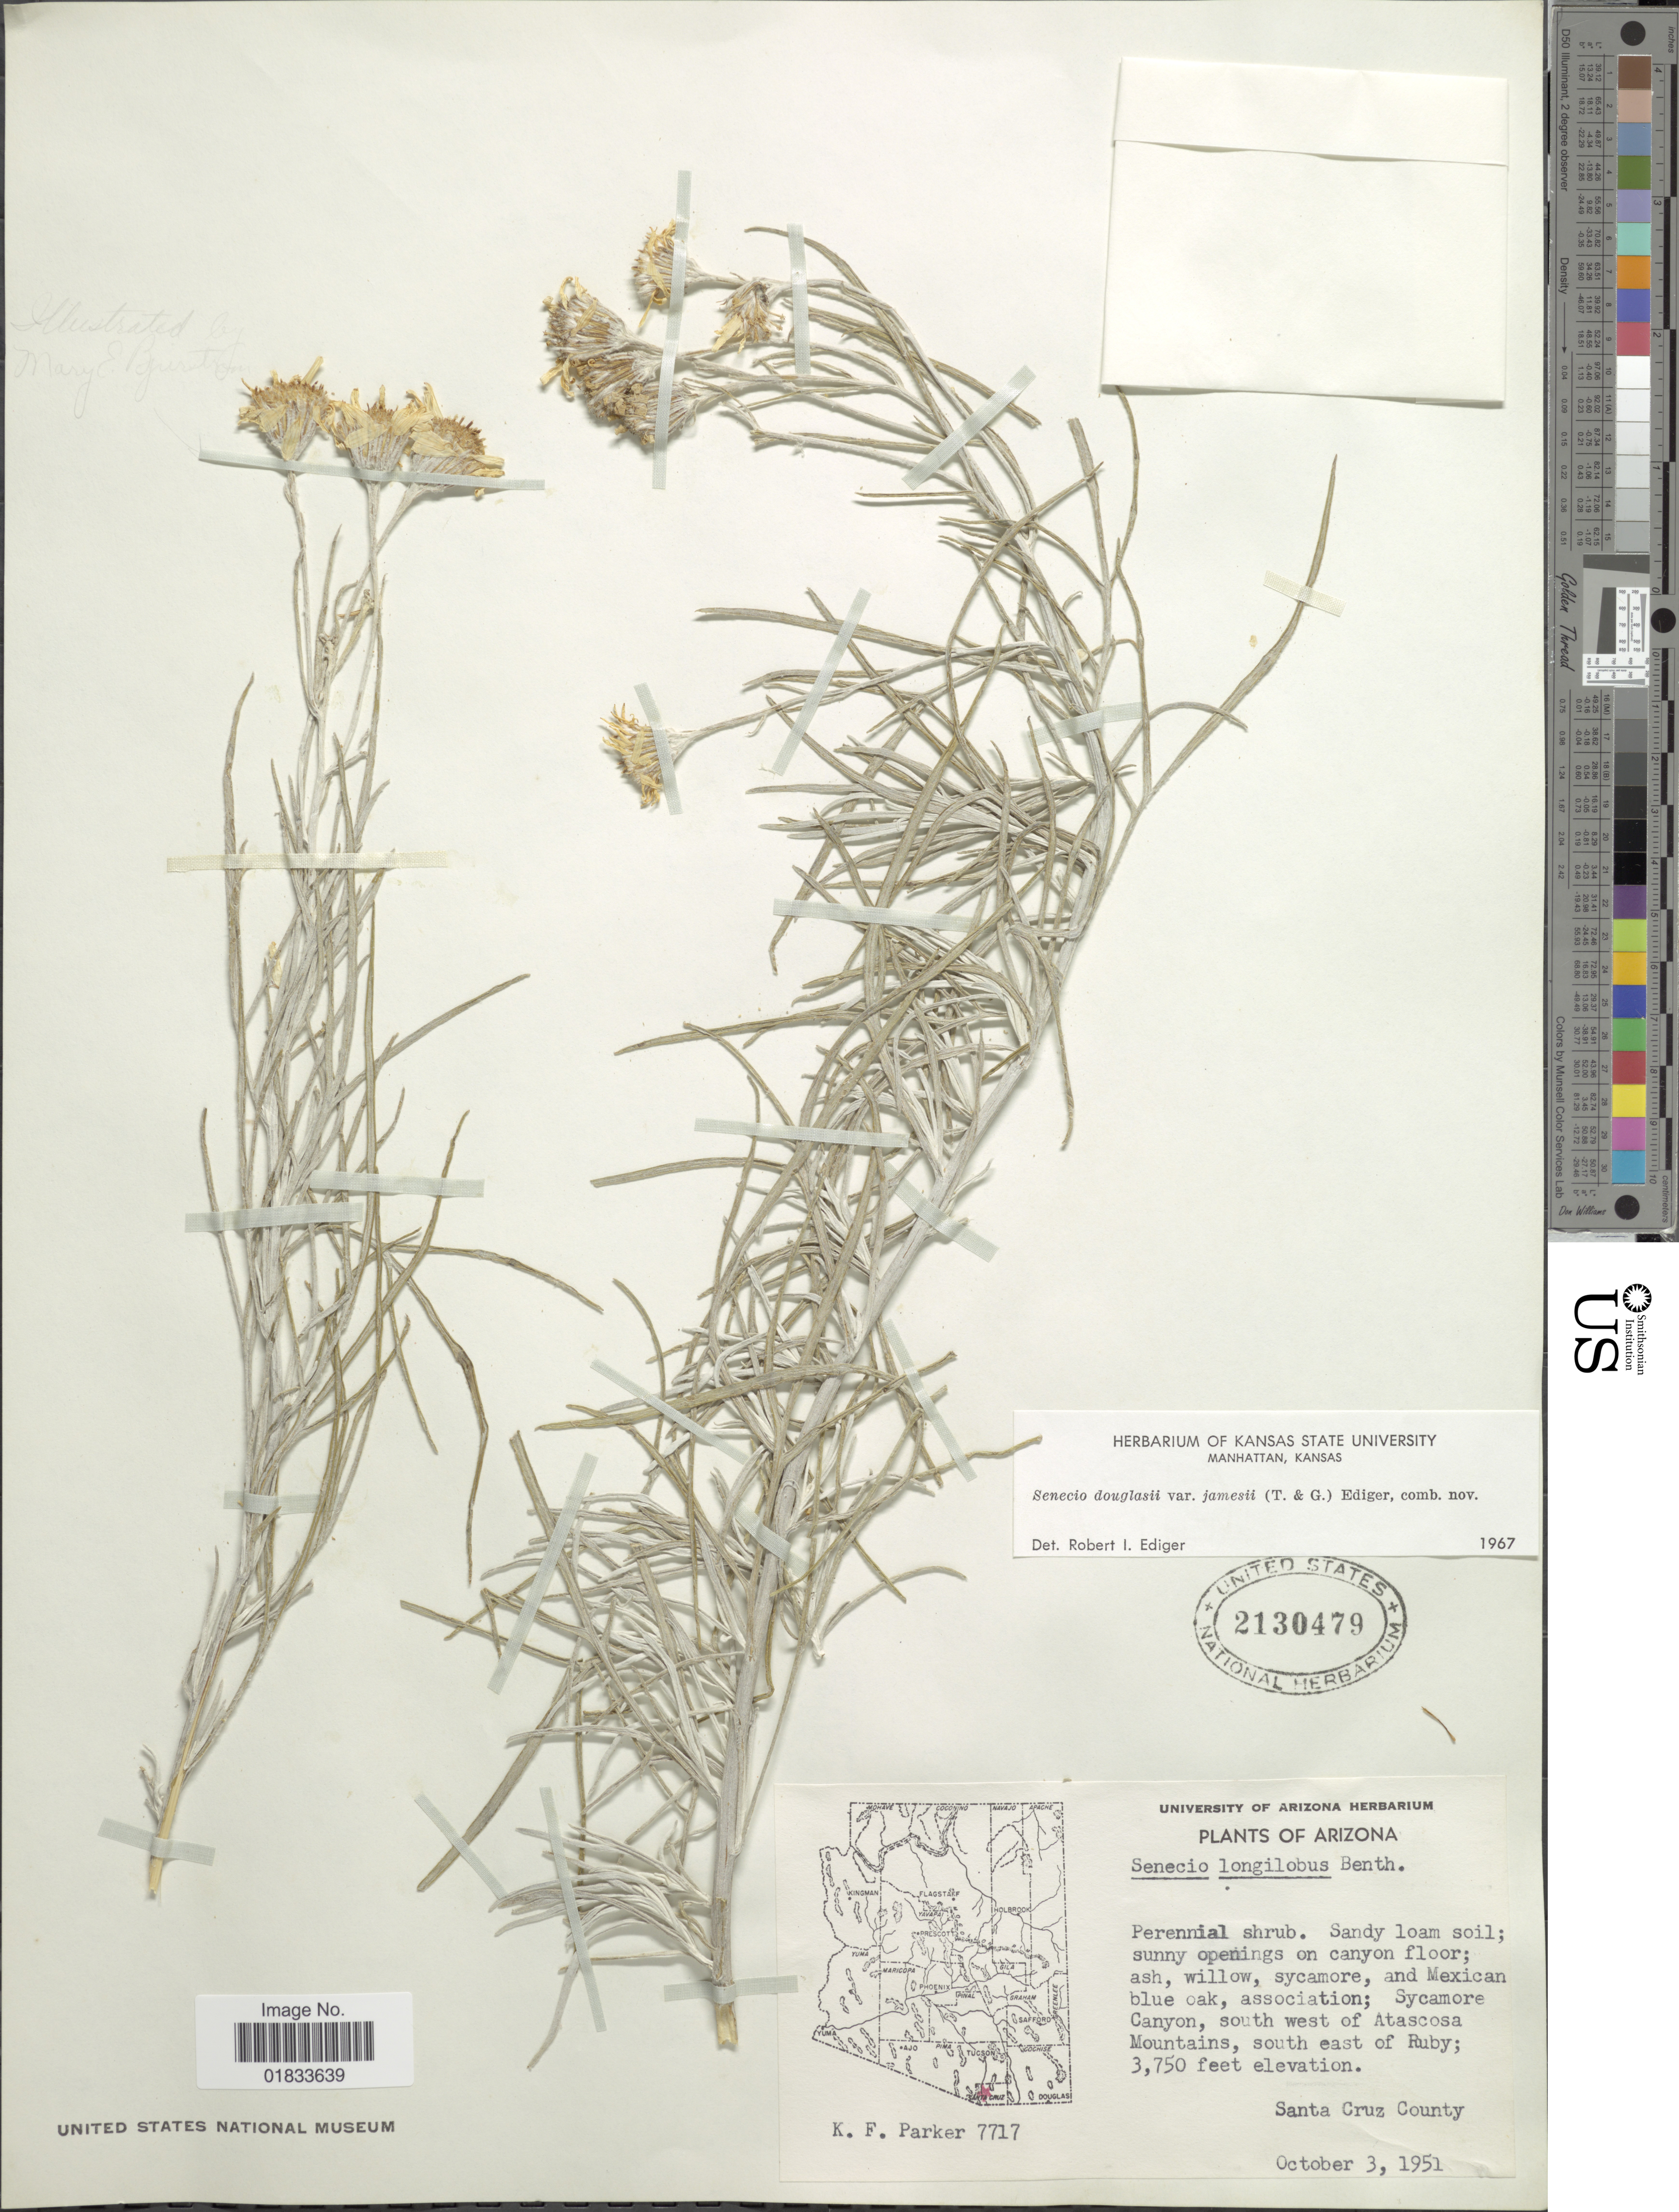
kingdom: Plantae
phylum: Tracheophyta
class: Magnoliopsida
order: Asterales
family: Asteraceae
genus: Senecio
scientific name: Senecio flaccidus var. flaccidus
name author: Less.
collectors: K. F. Parker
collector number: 7717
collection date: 1951-10-03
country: United States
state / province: Arizona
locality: Sycamore Canyon, south west of Atascosa Mountains, south east of Ruby; Santa Cruz County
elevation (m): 1143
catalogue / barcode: US 2130479